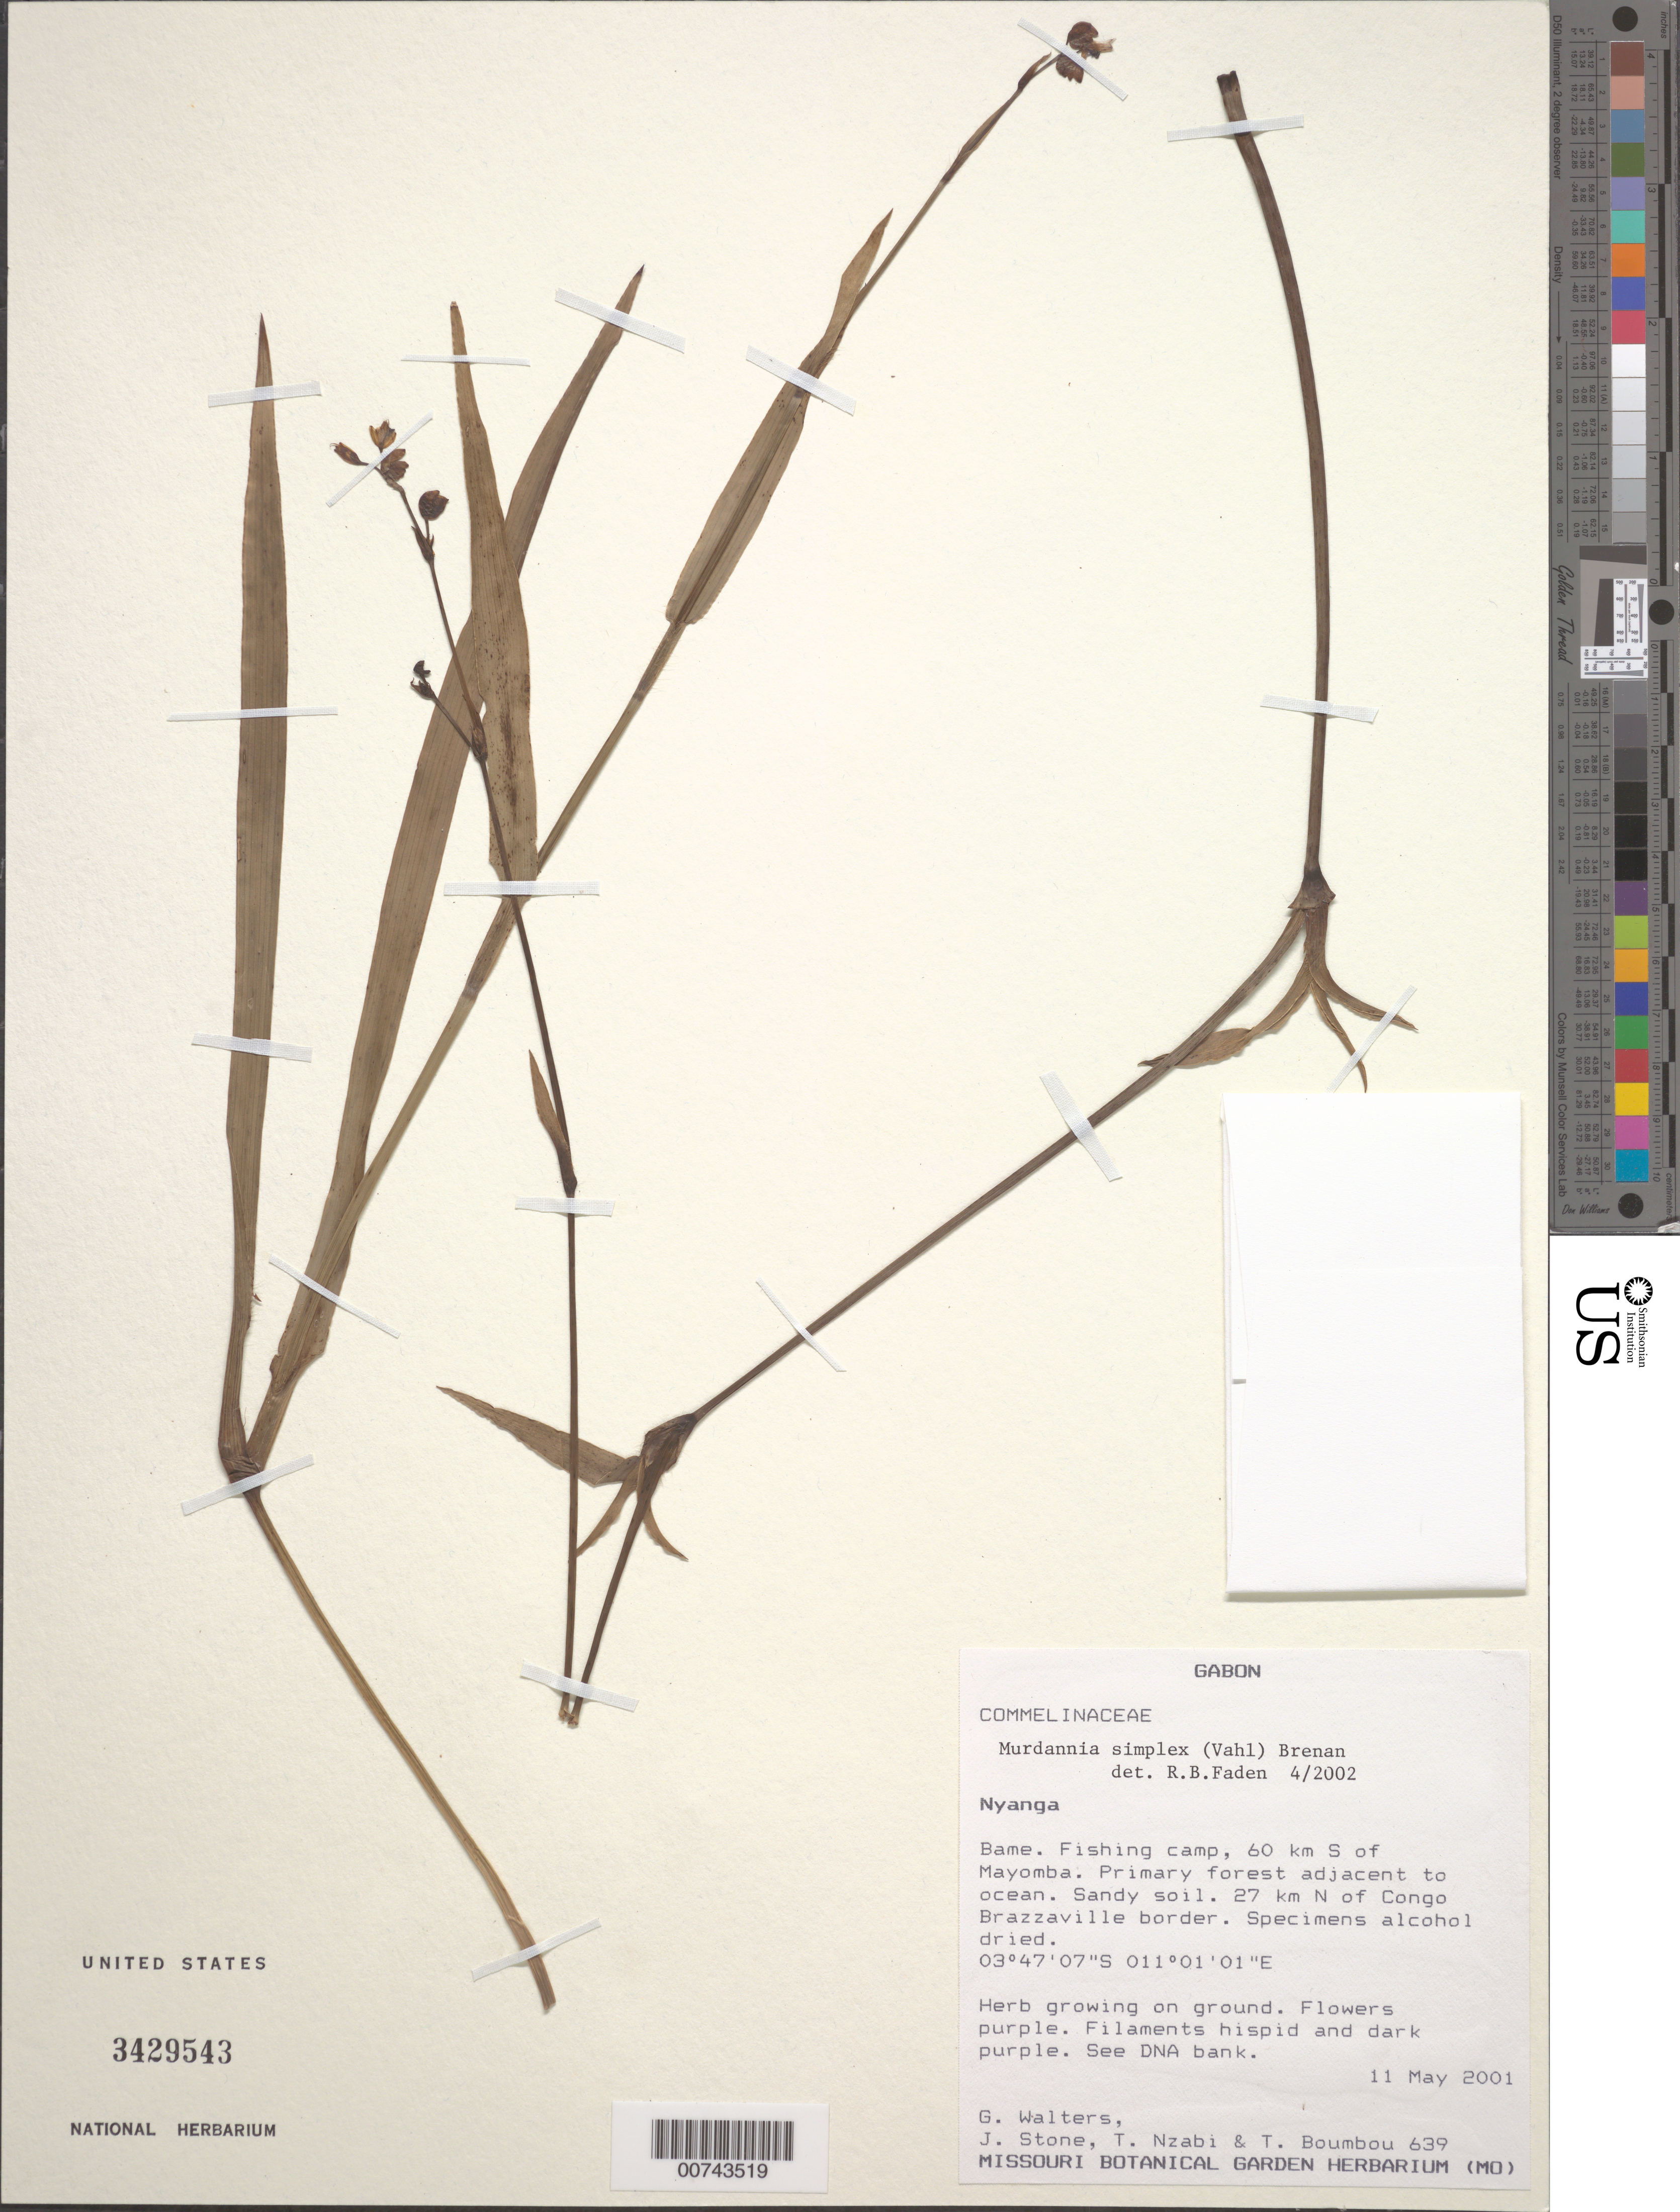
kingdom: Plantae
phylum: Tracheophyta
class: Liliopsida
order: Commelinales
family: Commelinaceae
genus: Murdannia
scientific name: Murdannia simplex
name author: (Vahl) Brenan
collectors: G. Walters, J. Stone, T. Nzabi & T. Boumbou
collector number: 639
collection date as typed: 11 May 2001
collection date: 2001-05-11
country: Gabon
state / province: Nyanga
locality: Bame, fish camp, S of Mayomba.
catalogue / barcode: US 3429543